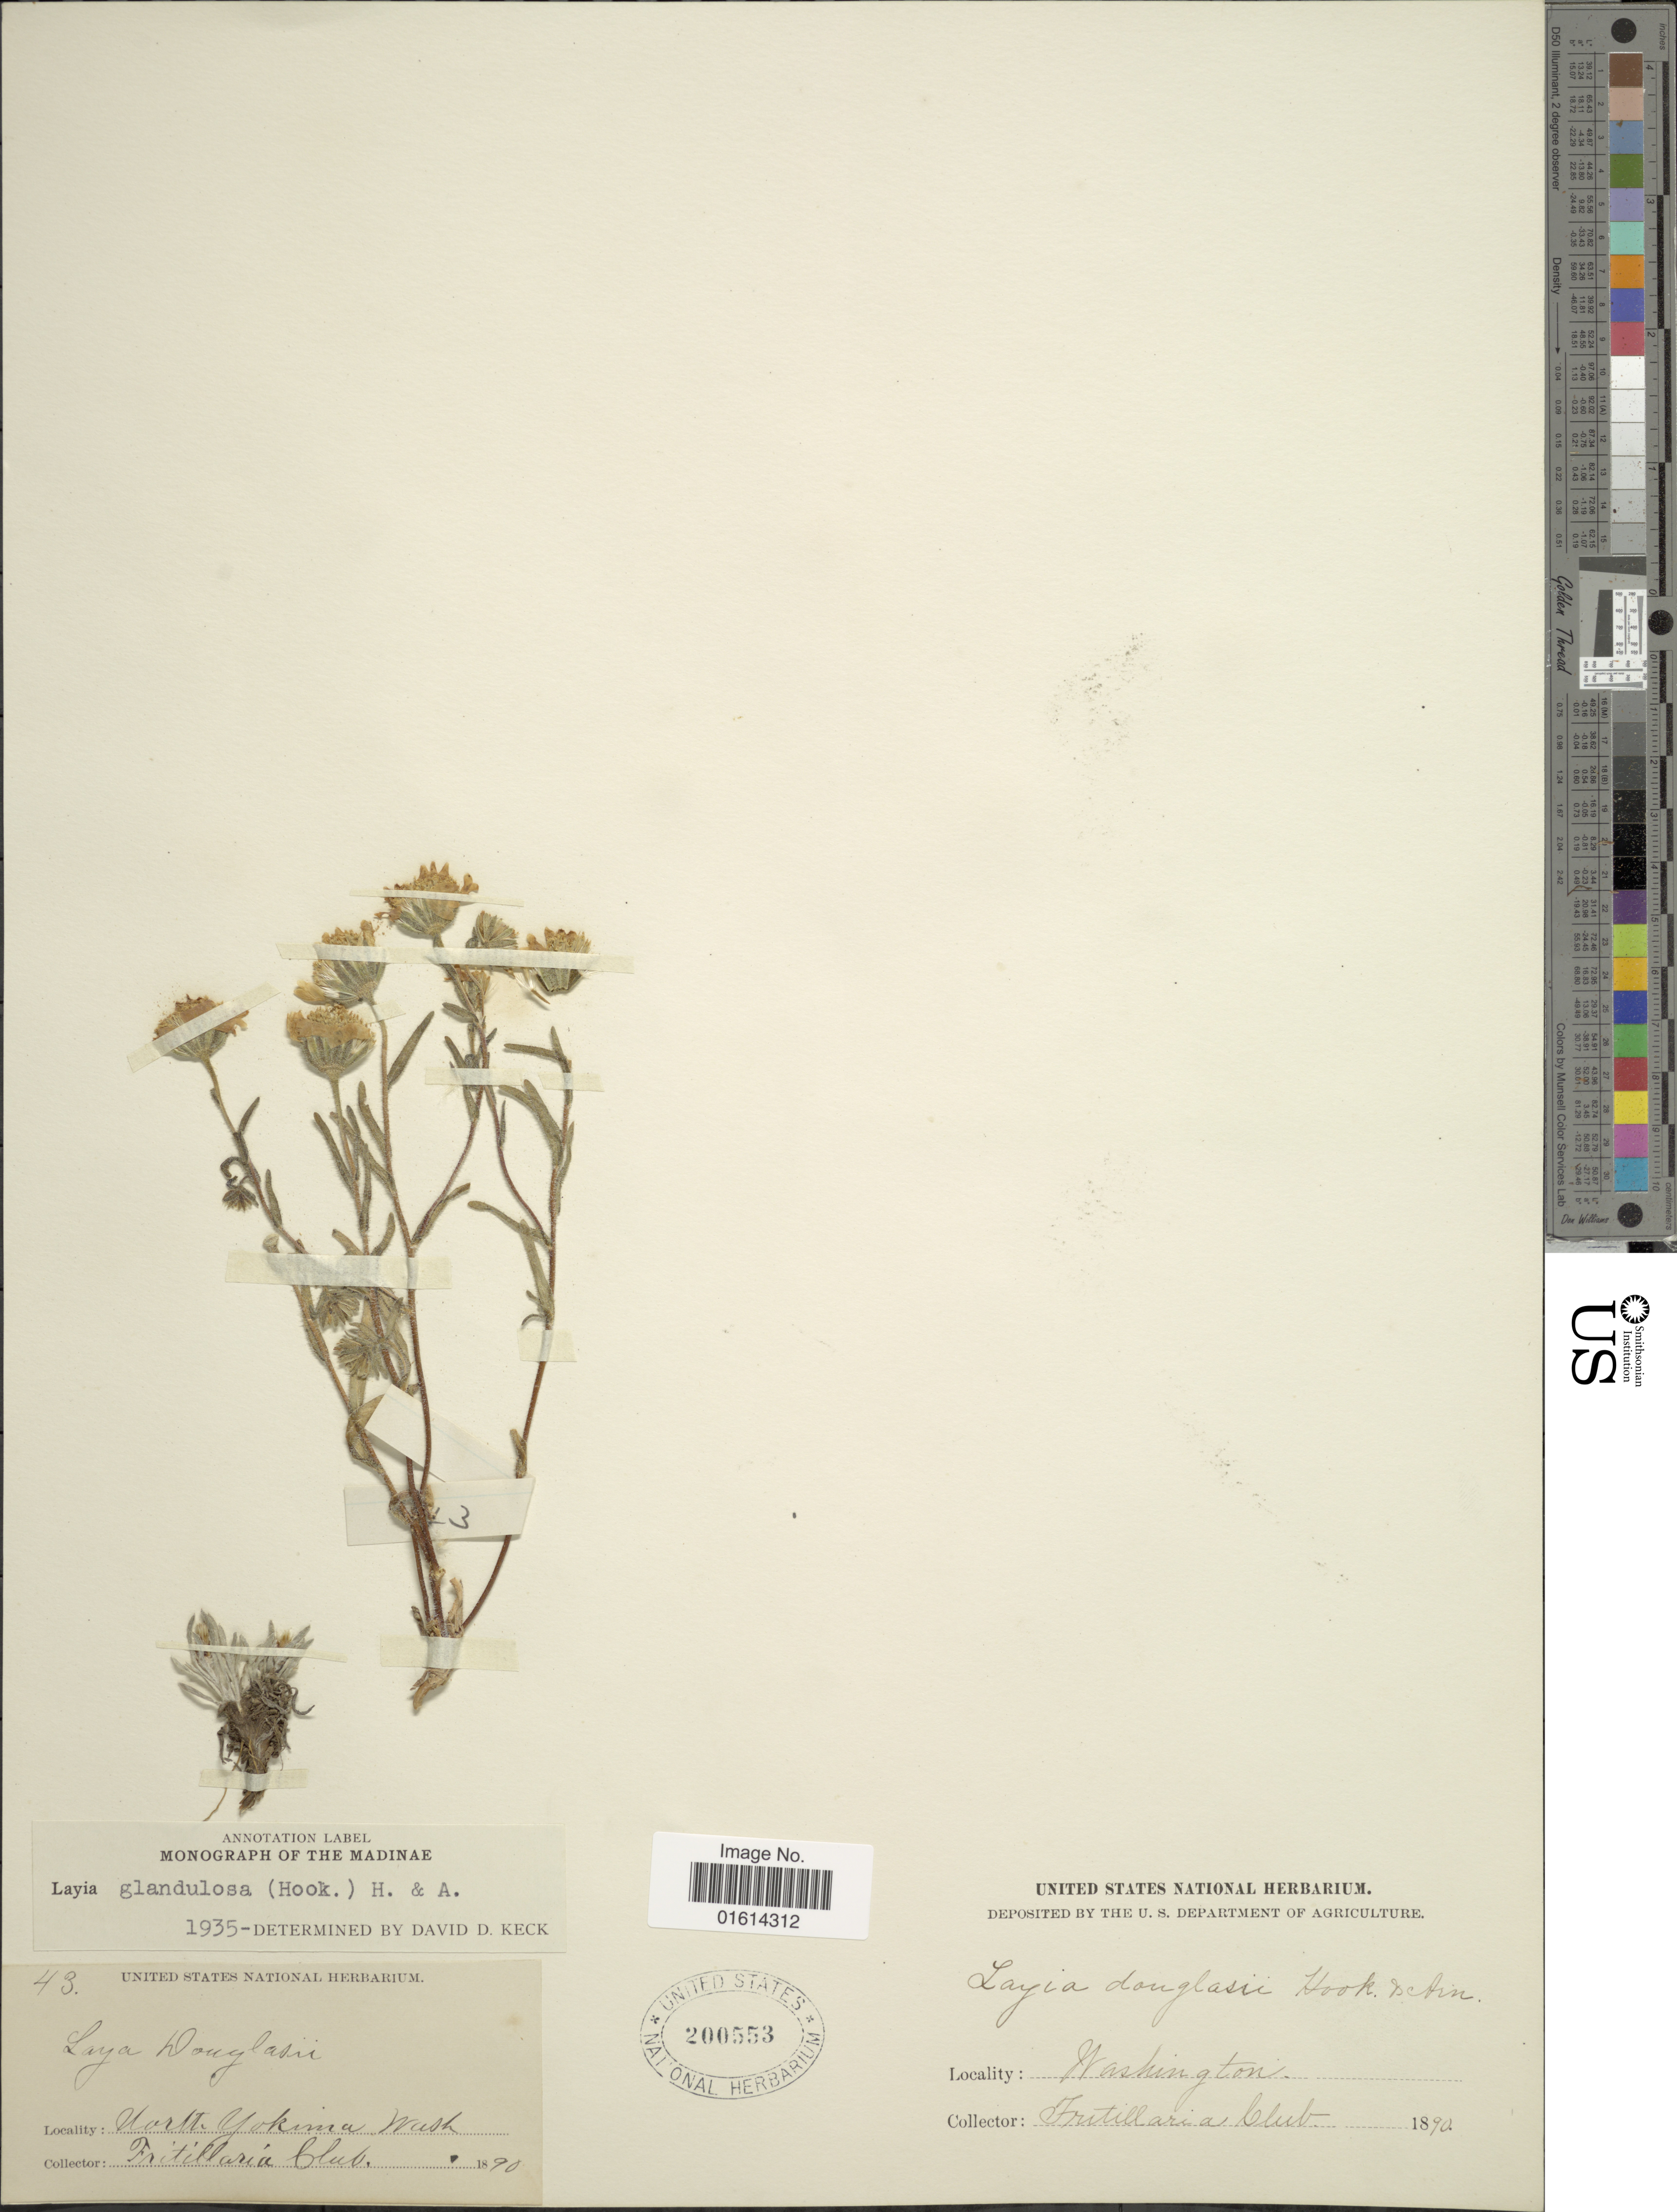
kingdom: Plantae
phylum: Tracheophyta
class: Magnoliopsida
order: Asterales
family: Asteraceae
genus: Layia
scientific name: Layia glandulosa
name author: Hook. & Arn.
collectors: Fritillaria Club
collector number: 43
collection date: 1890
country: United States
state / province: Washington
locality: North Yokima, Wash.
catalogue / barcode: US 200553